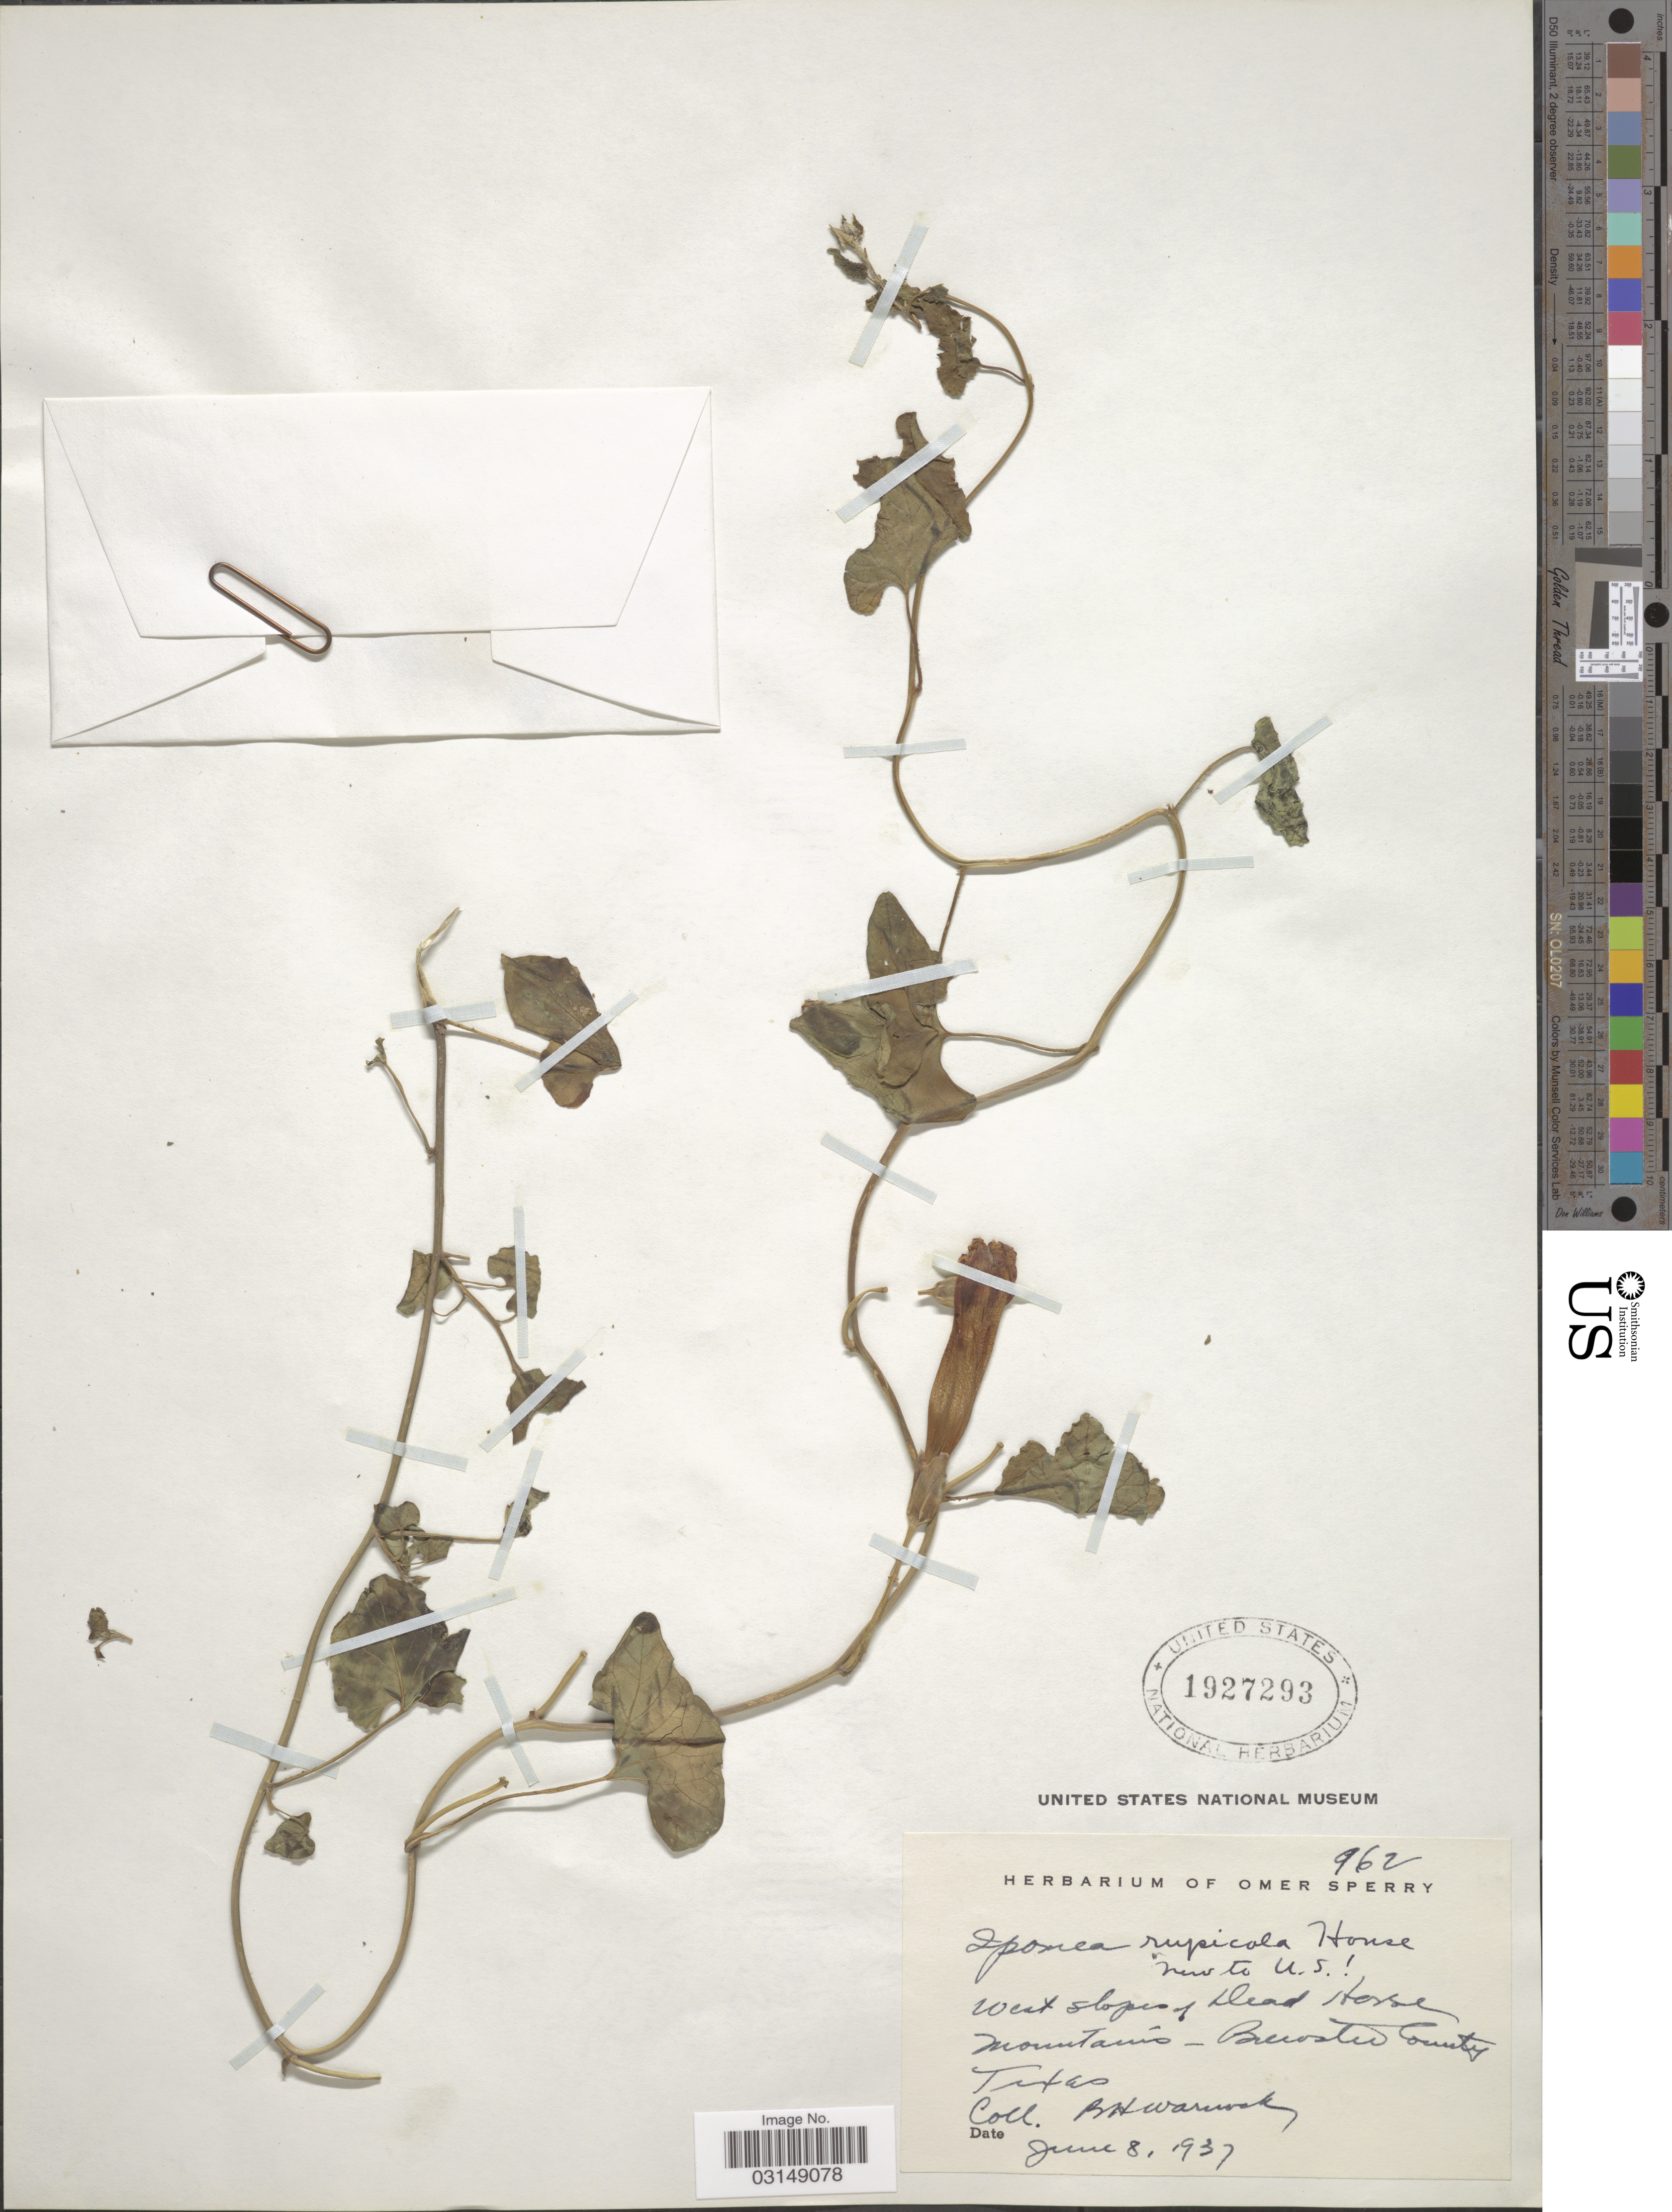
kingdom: Plantae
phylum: Tracheophyta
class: Magnoliopsida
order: Solanales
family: Convolvulaceae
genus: Ipomoea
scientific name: Ipomoea rupicola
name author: House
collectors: B. H. Warnock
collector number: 962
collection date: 1937-06-08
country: United States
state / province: Texas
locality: West slopes, Dead Horse Mountains - Brewster County.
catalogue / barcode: US 1927293